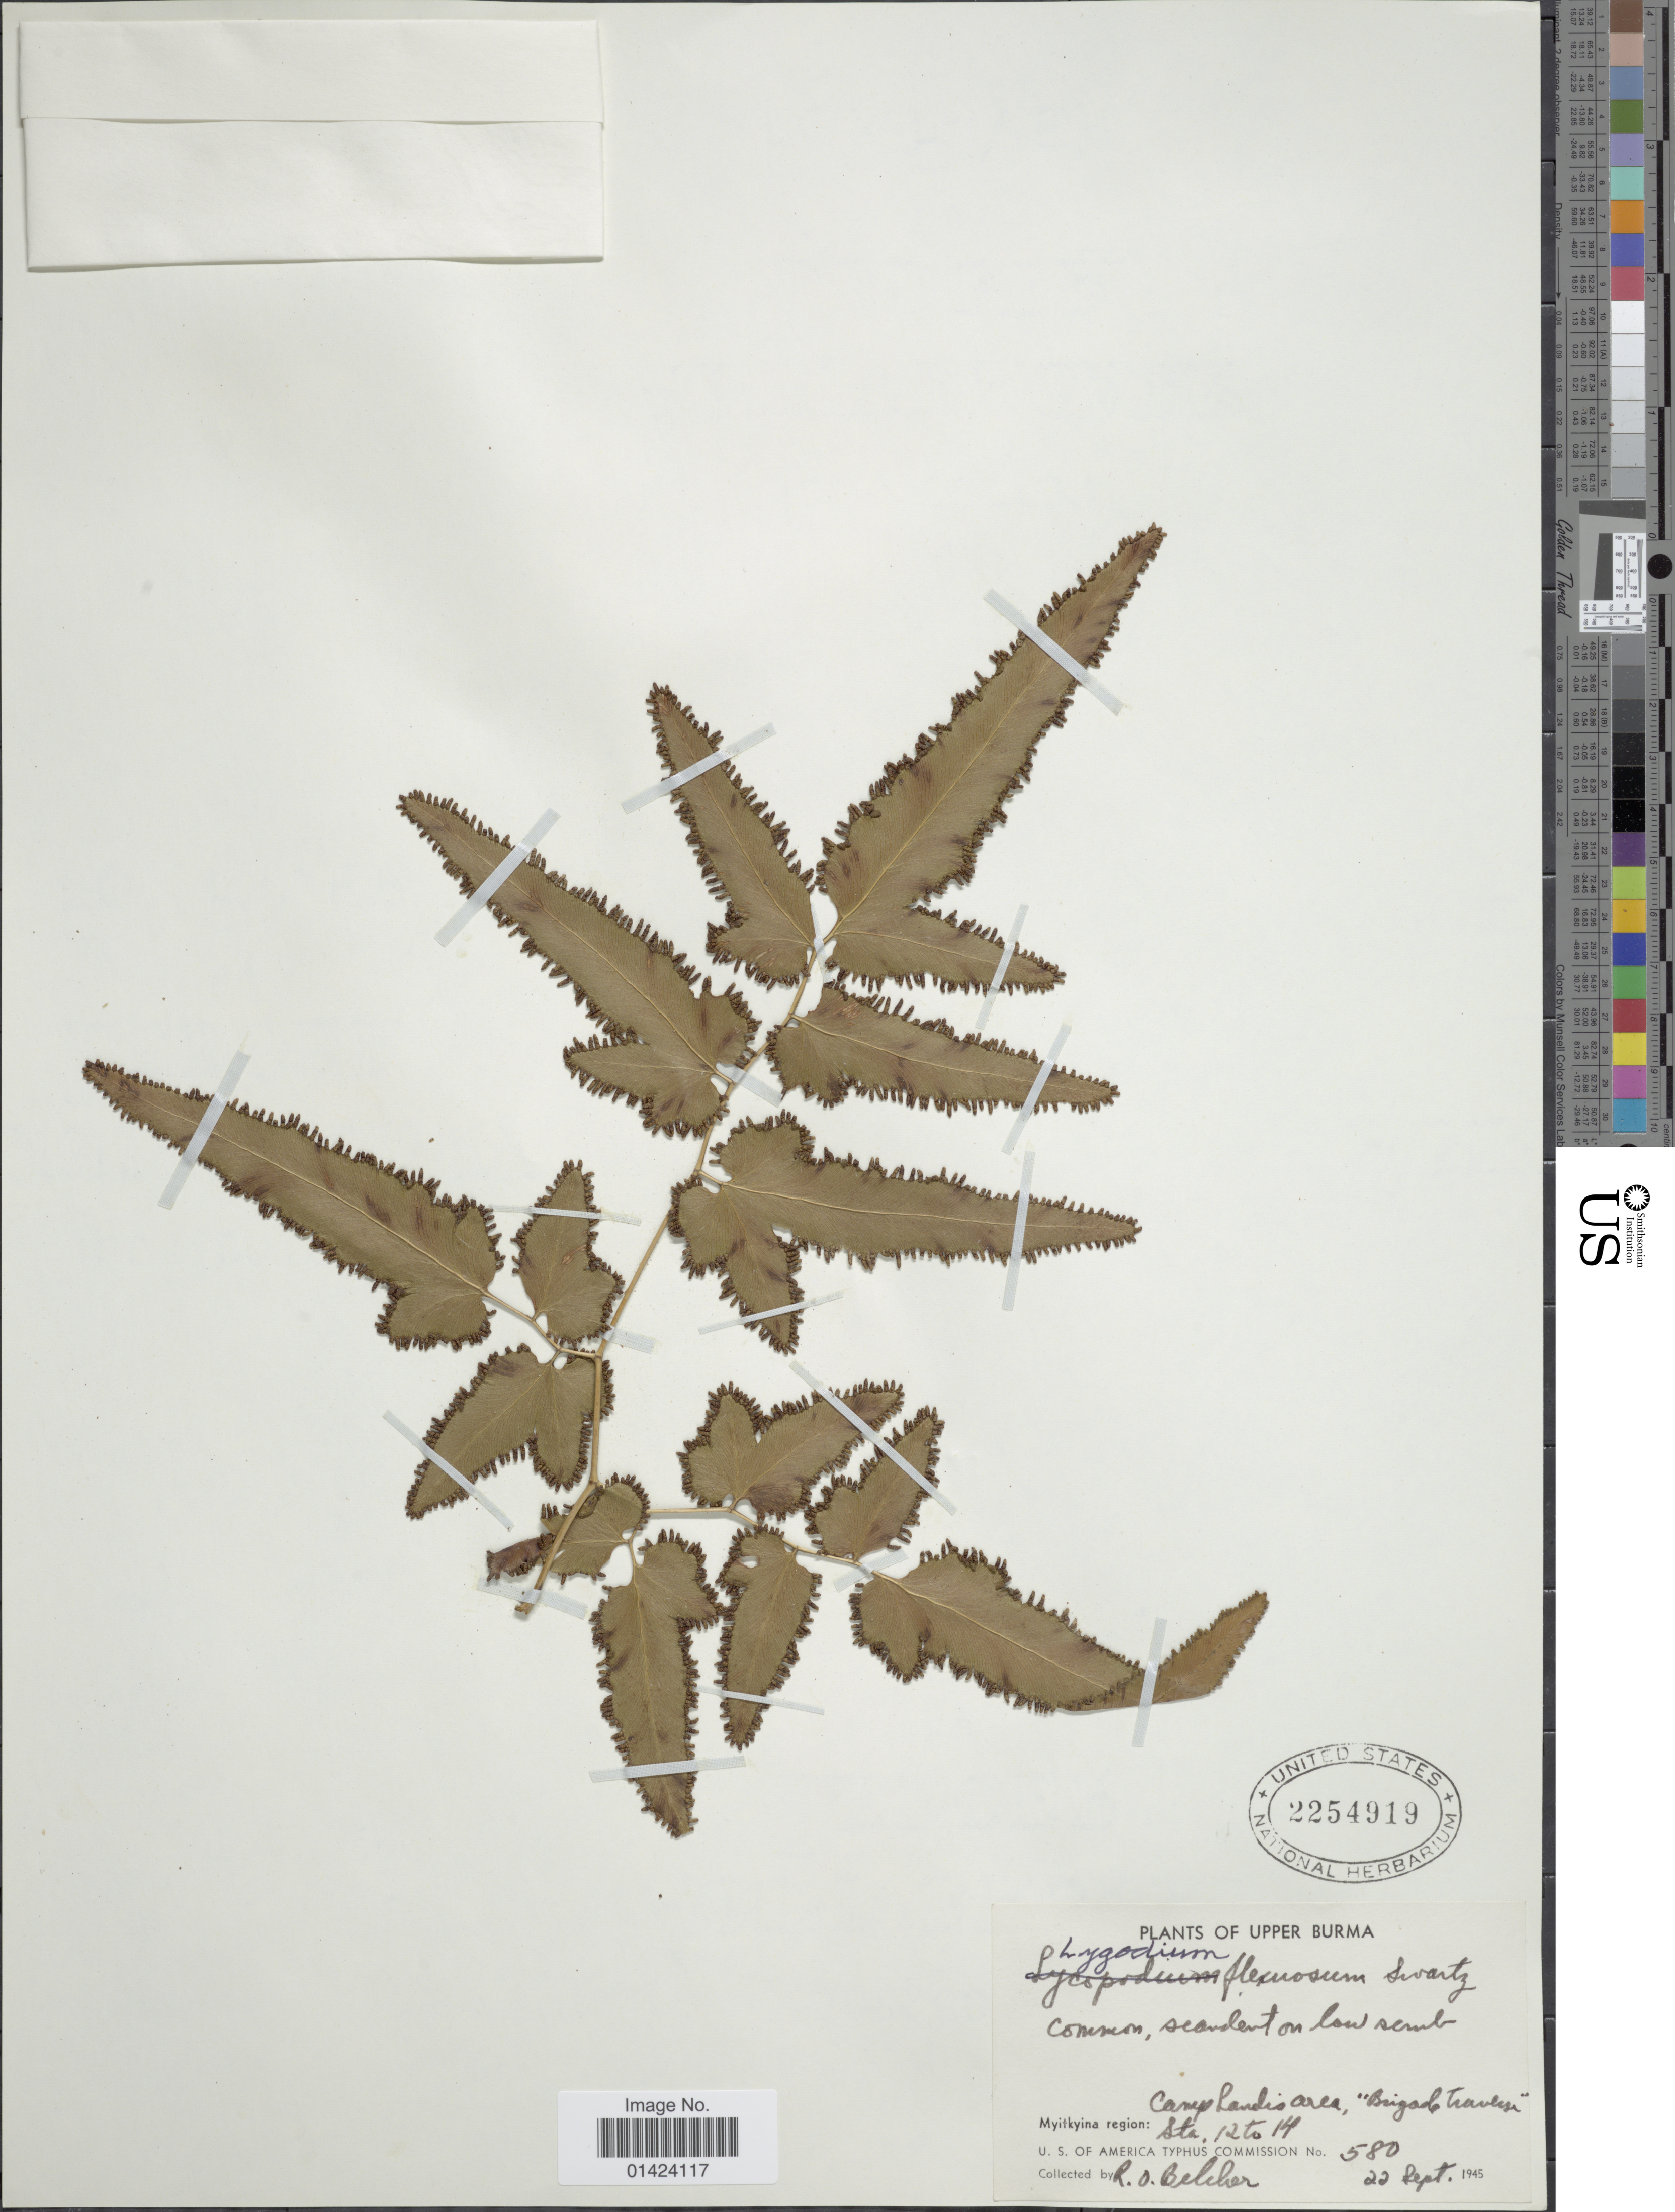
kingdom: Plantae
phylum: Tracheophyta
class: Polypodiopsida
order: Schizaeales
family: Lygodiaceae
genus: Lygodium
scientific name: Lygodium flexuosum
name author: Sw.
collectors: R. Belcher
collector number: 580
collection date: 1945-09-22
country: Myanmar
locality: Upper Burma, Myitkyina region, Camp Landis Area, "Bridgade Traverse" Sta. 12 to 14 [interpreted]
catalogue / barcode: US 2254919